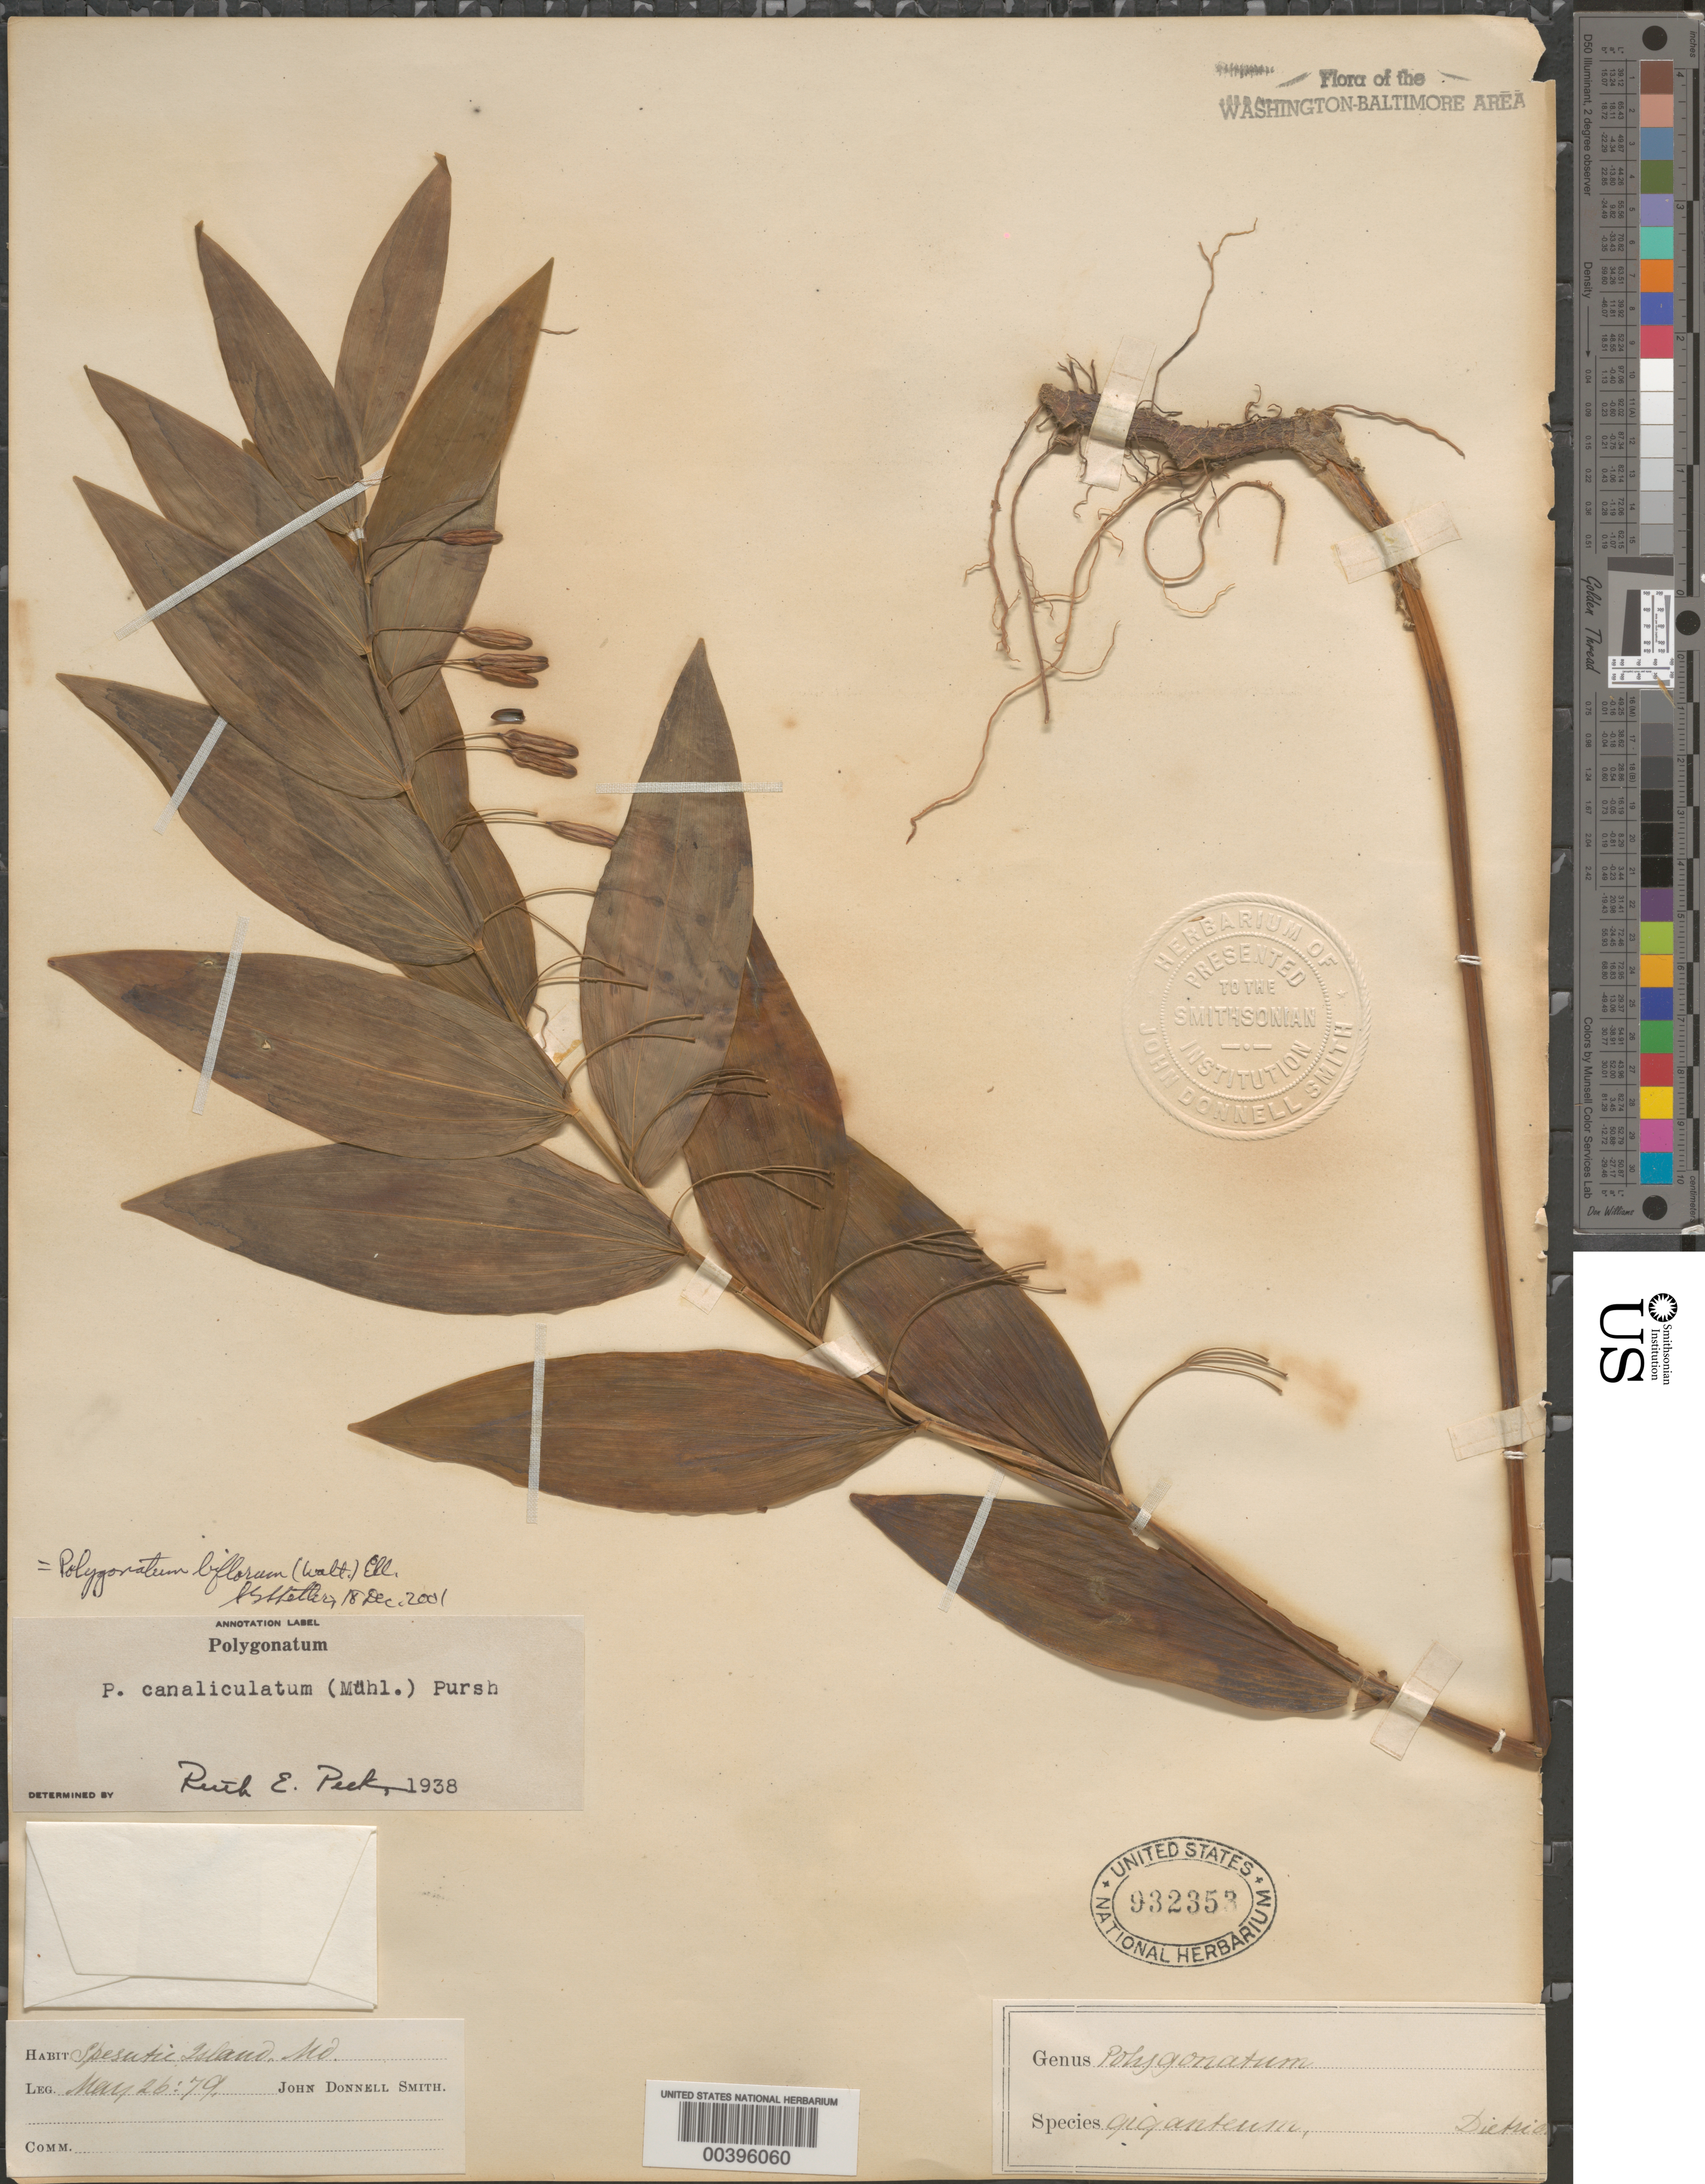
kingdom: Plantae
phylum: Tracheophyta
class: Liliopsida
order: Asparagales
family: Asparagaceae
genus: Polygonatum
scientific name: Polygonatum biflorum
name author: (Walter) Elliott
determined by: Shetler, Stanwyn G., (US), NMNH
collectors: J. Donnell Smith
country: United States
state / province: Maryland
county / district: Harford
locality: Spesutie Island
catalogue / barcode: US 932353